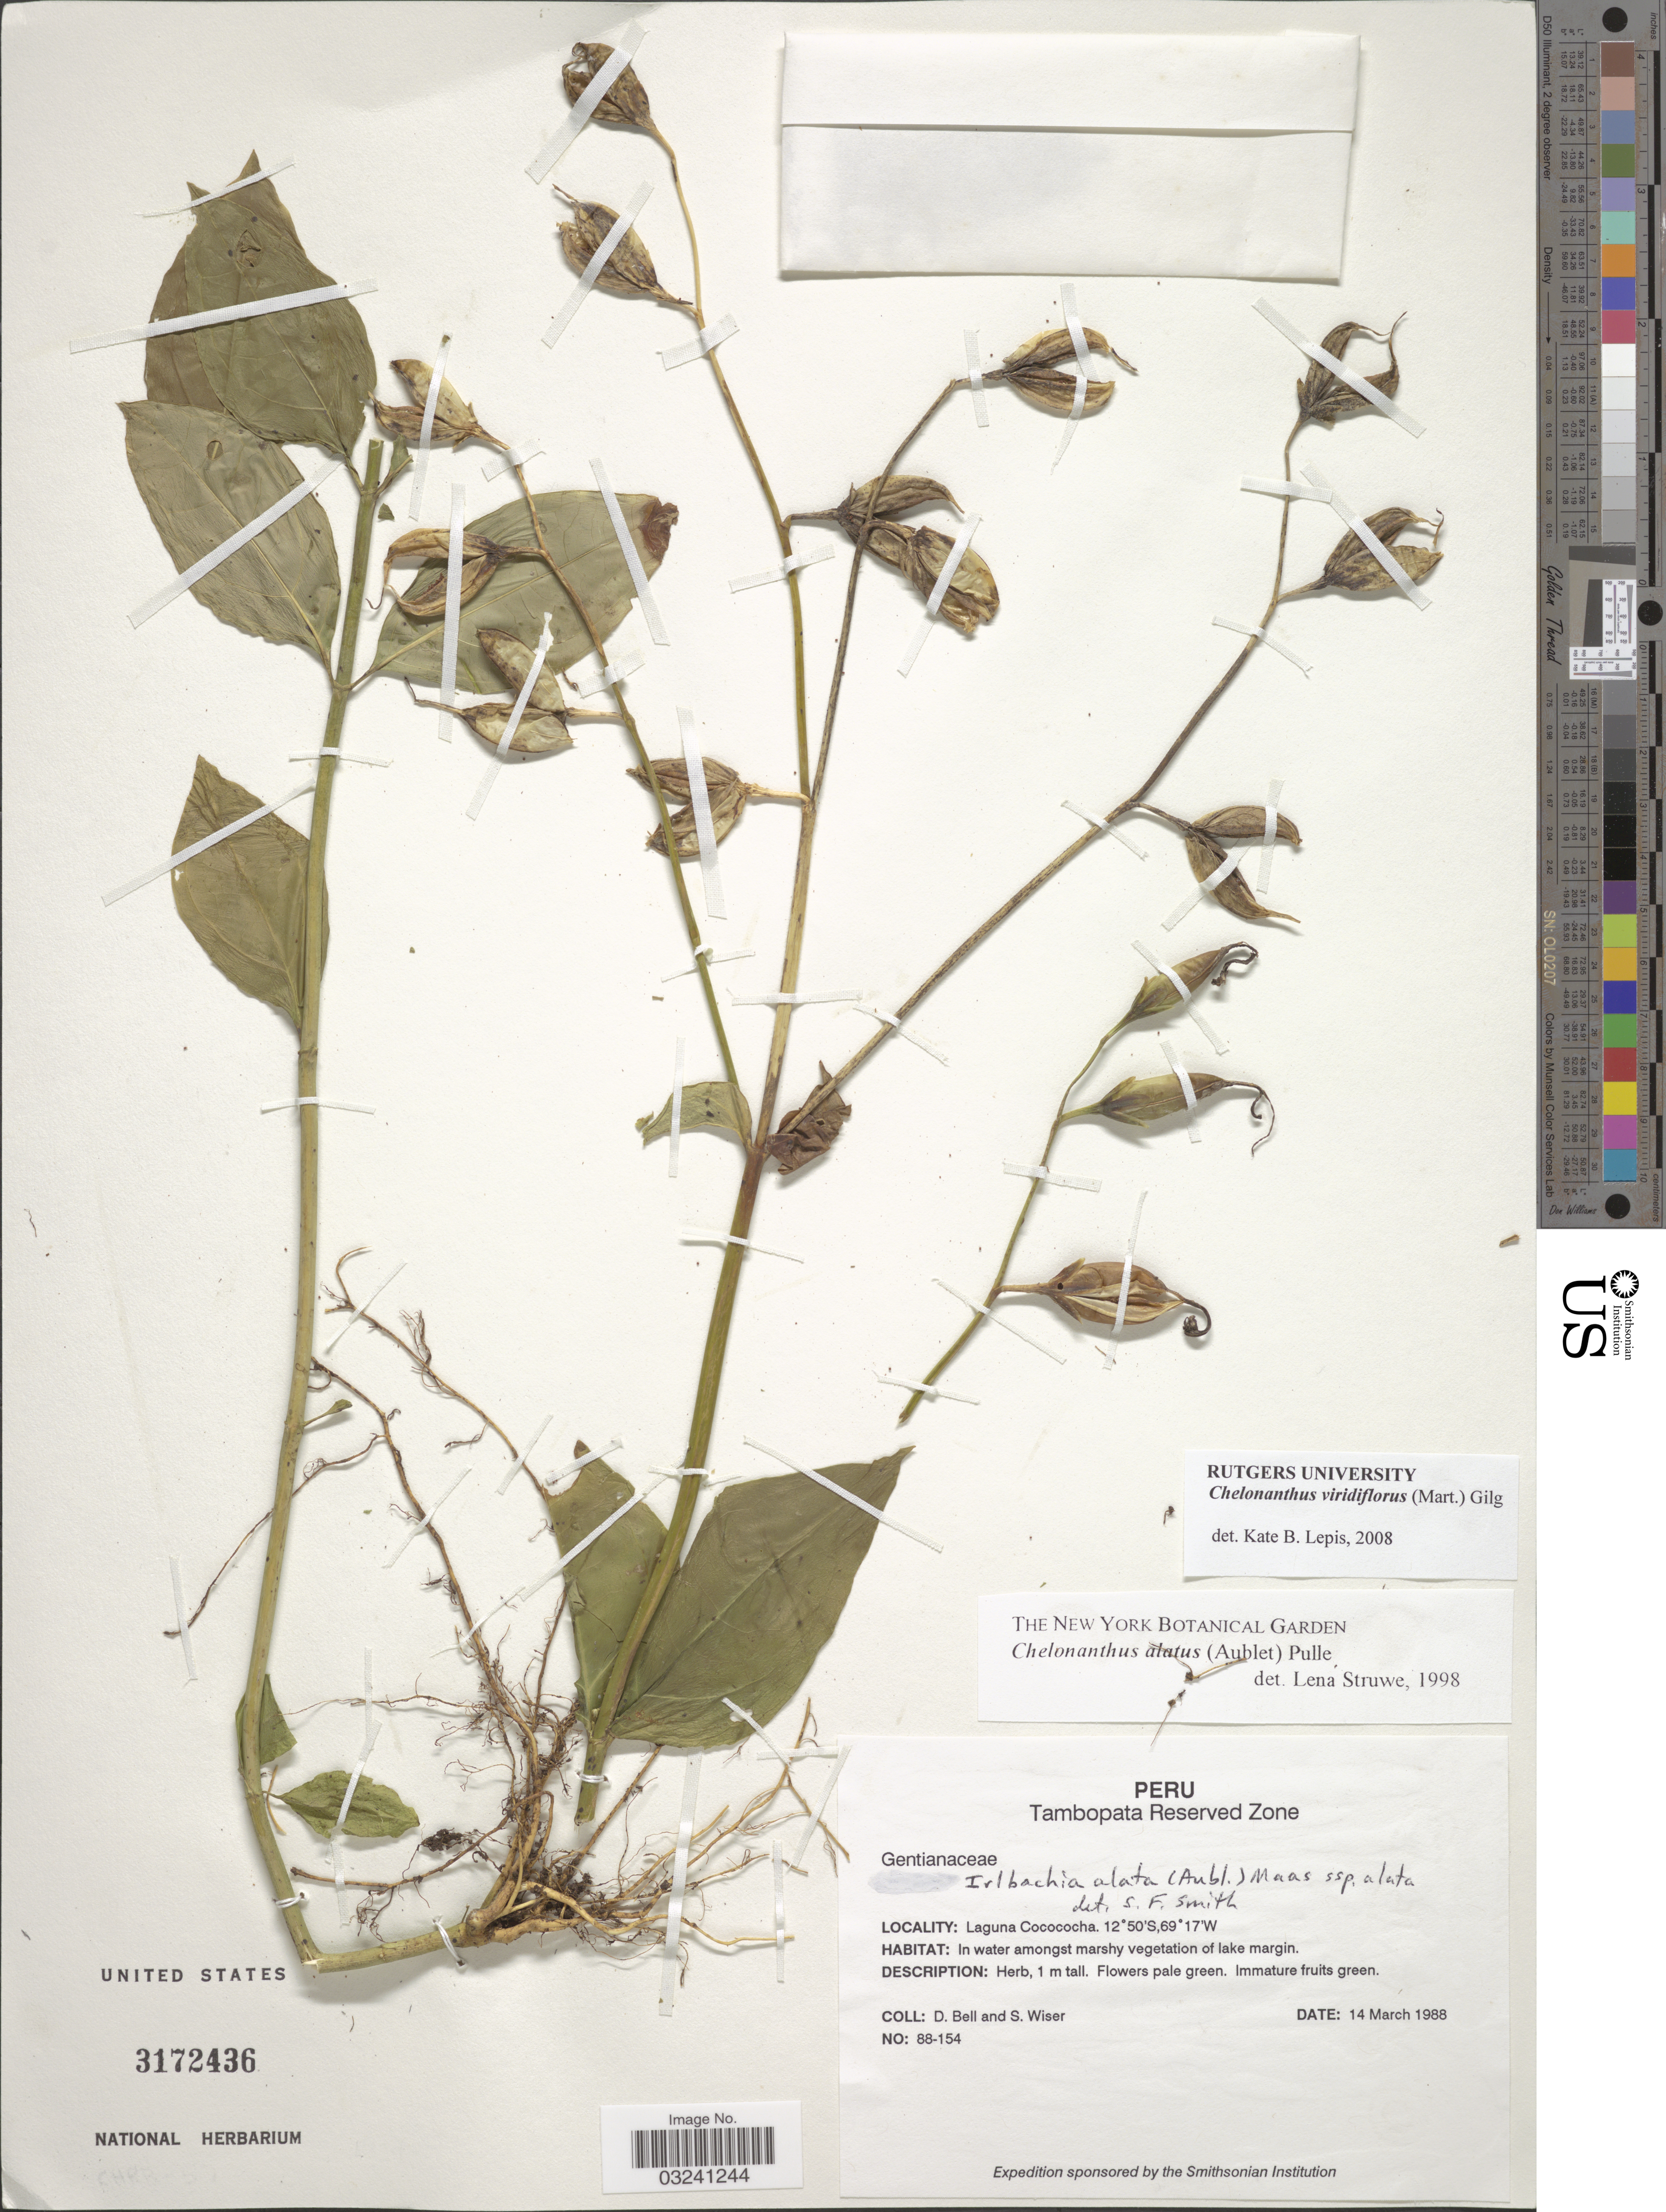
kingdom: Plantae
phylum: Tracheophyta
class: Magnoliopsida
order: Gentianales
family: Gentianaceae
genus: Chelonanthus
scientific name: Chelonanthus viridiflorus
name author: (Mart.) Gilg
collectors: D. A. Bell & S. Wiser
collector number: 88-154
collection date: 1988-03-14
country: Peru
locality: Tambopata Reserved Zone. Laguna Cocococha.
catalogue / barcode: US 3172436